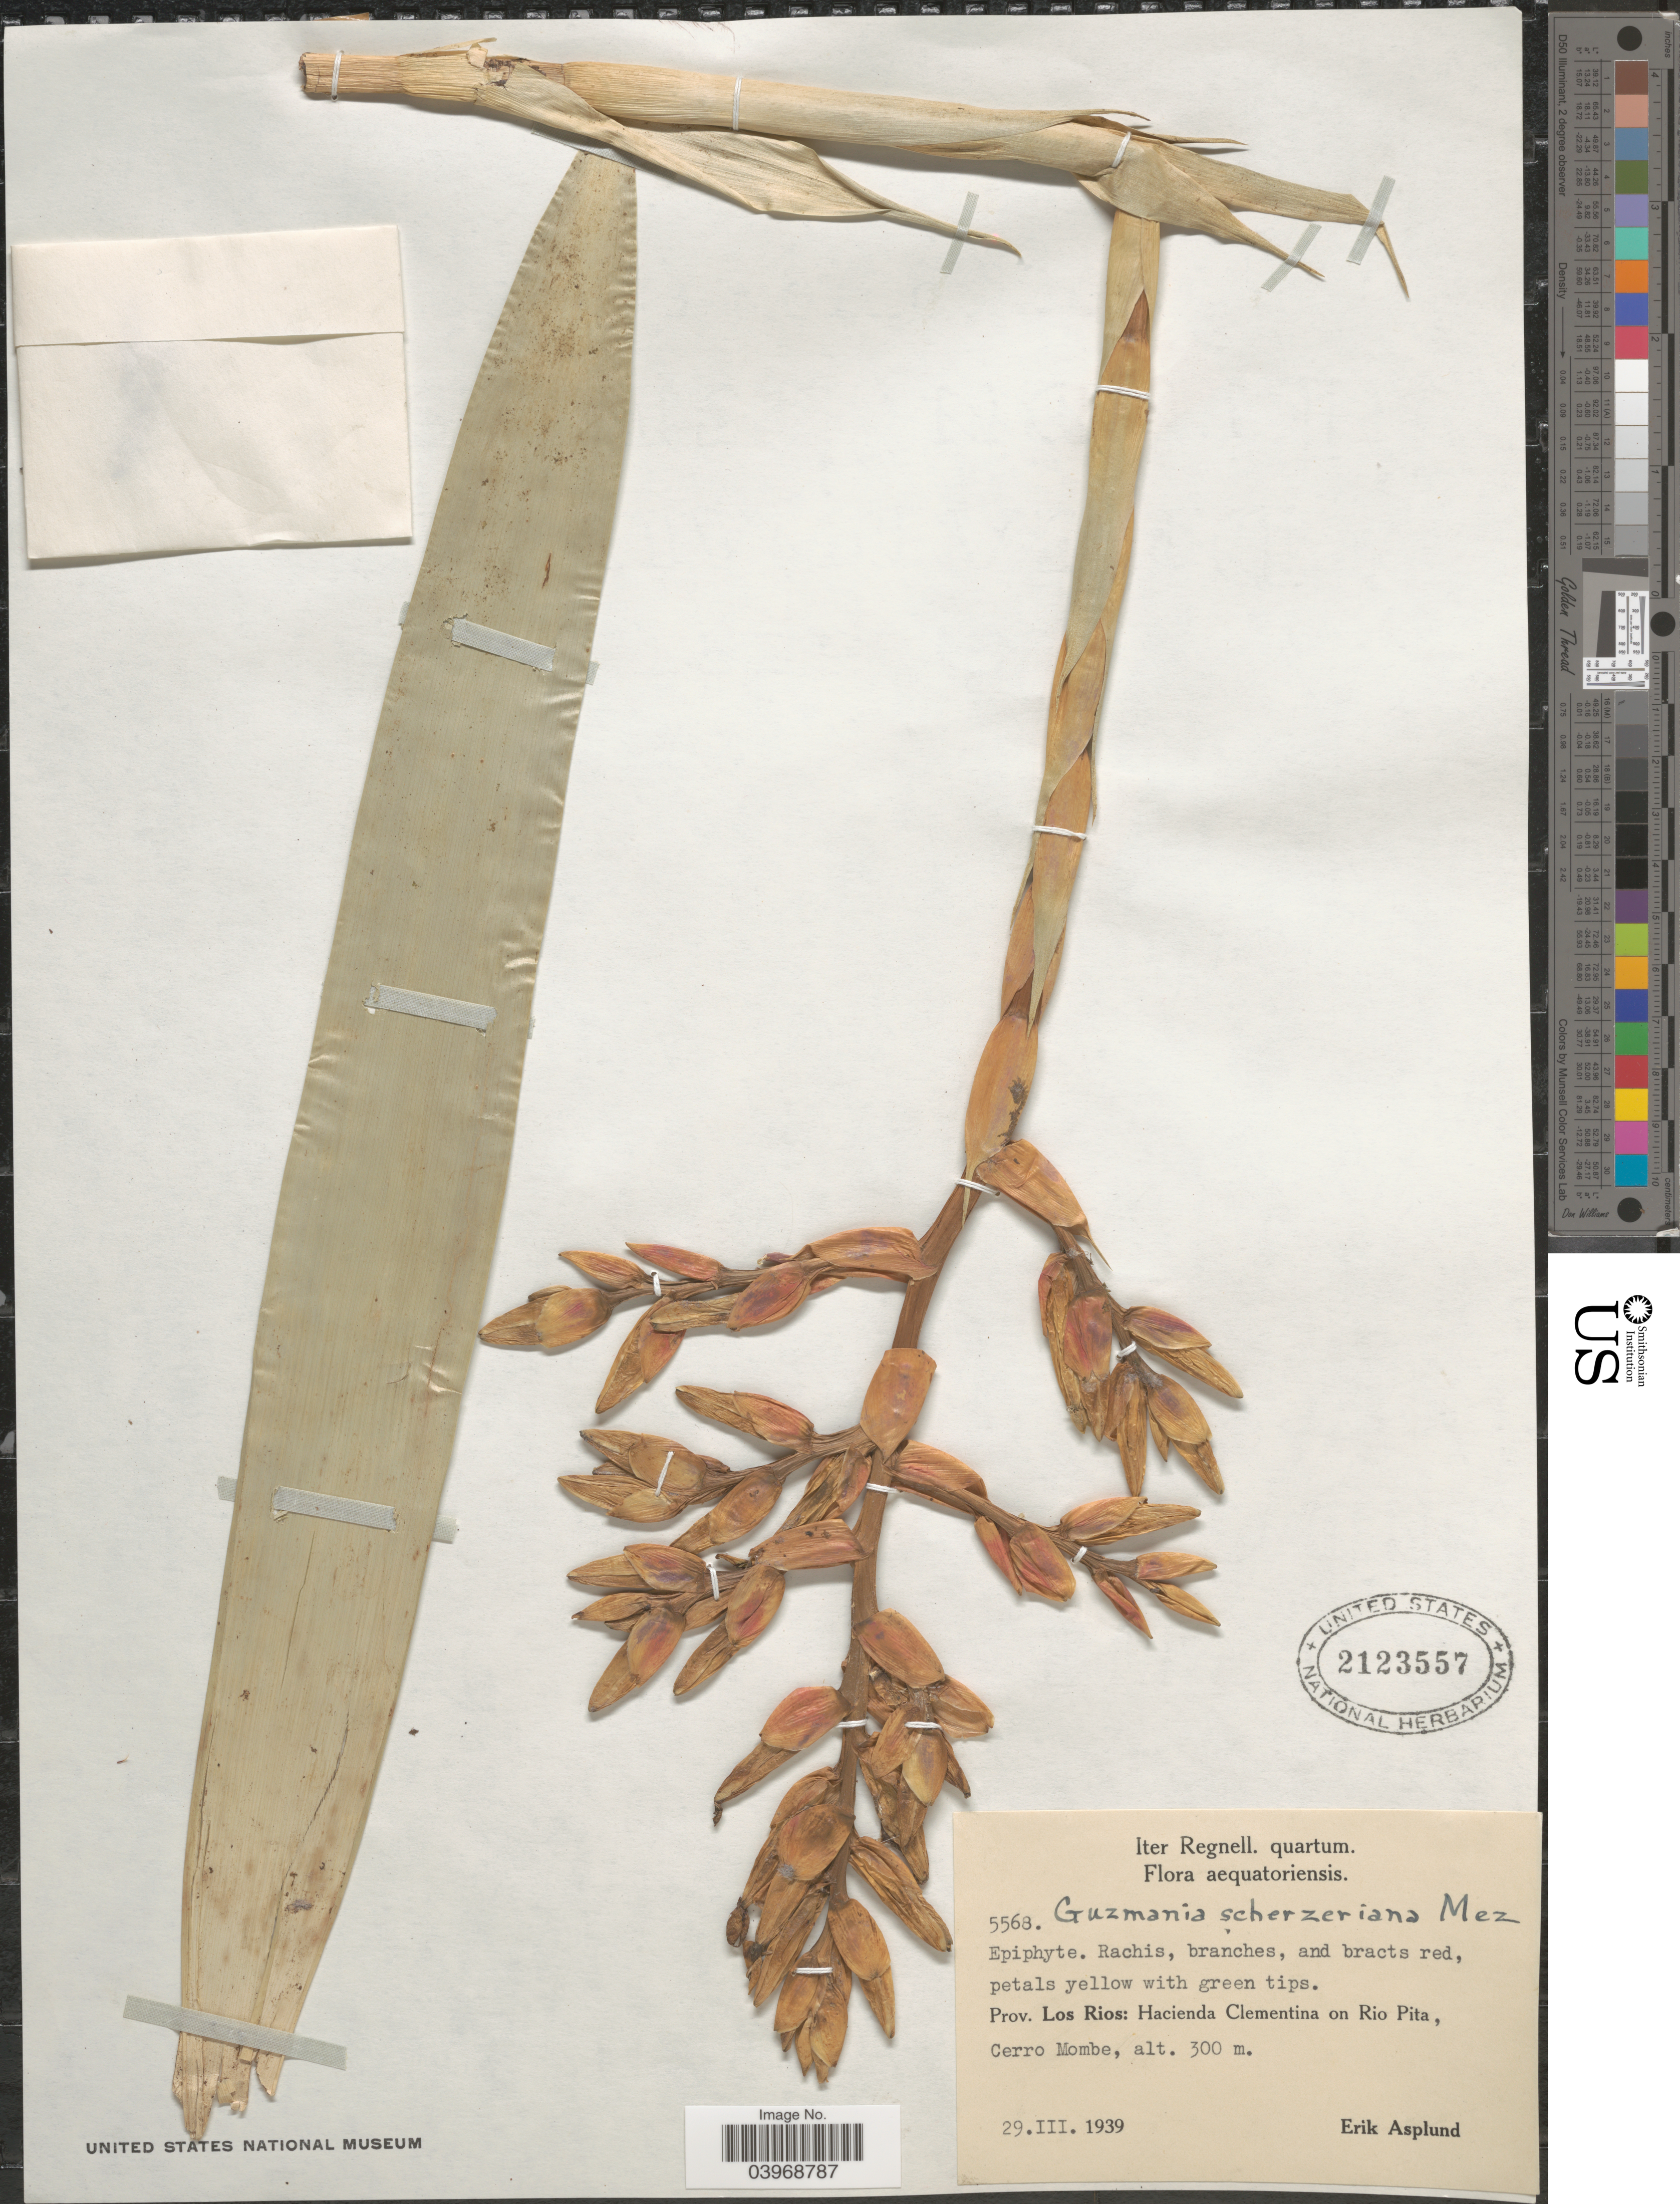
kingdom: Plantae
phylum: Tracheophyta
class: Liliopsida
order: Poales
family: Bromeliaceae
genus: Guzmania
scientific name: Guzmania scherzeriana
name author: Mez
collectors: E. Asplund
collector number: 5568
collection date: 1939-03-29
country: Ecuador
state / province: Los Ríos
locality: Aequatoriensis. Hacienda Clementina on Rio Pita, Cerro Mombe.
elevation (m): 300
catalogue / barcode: US 2123557